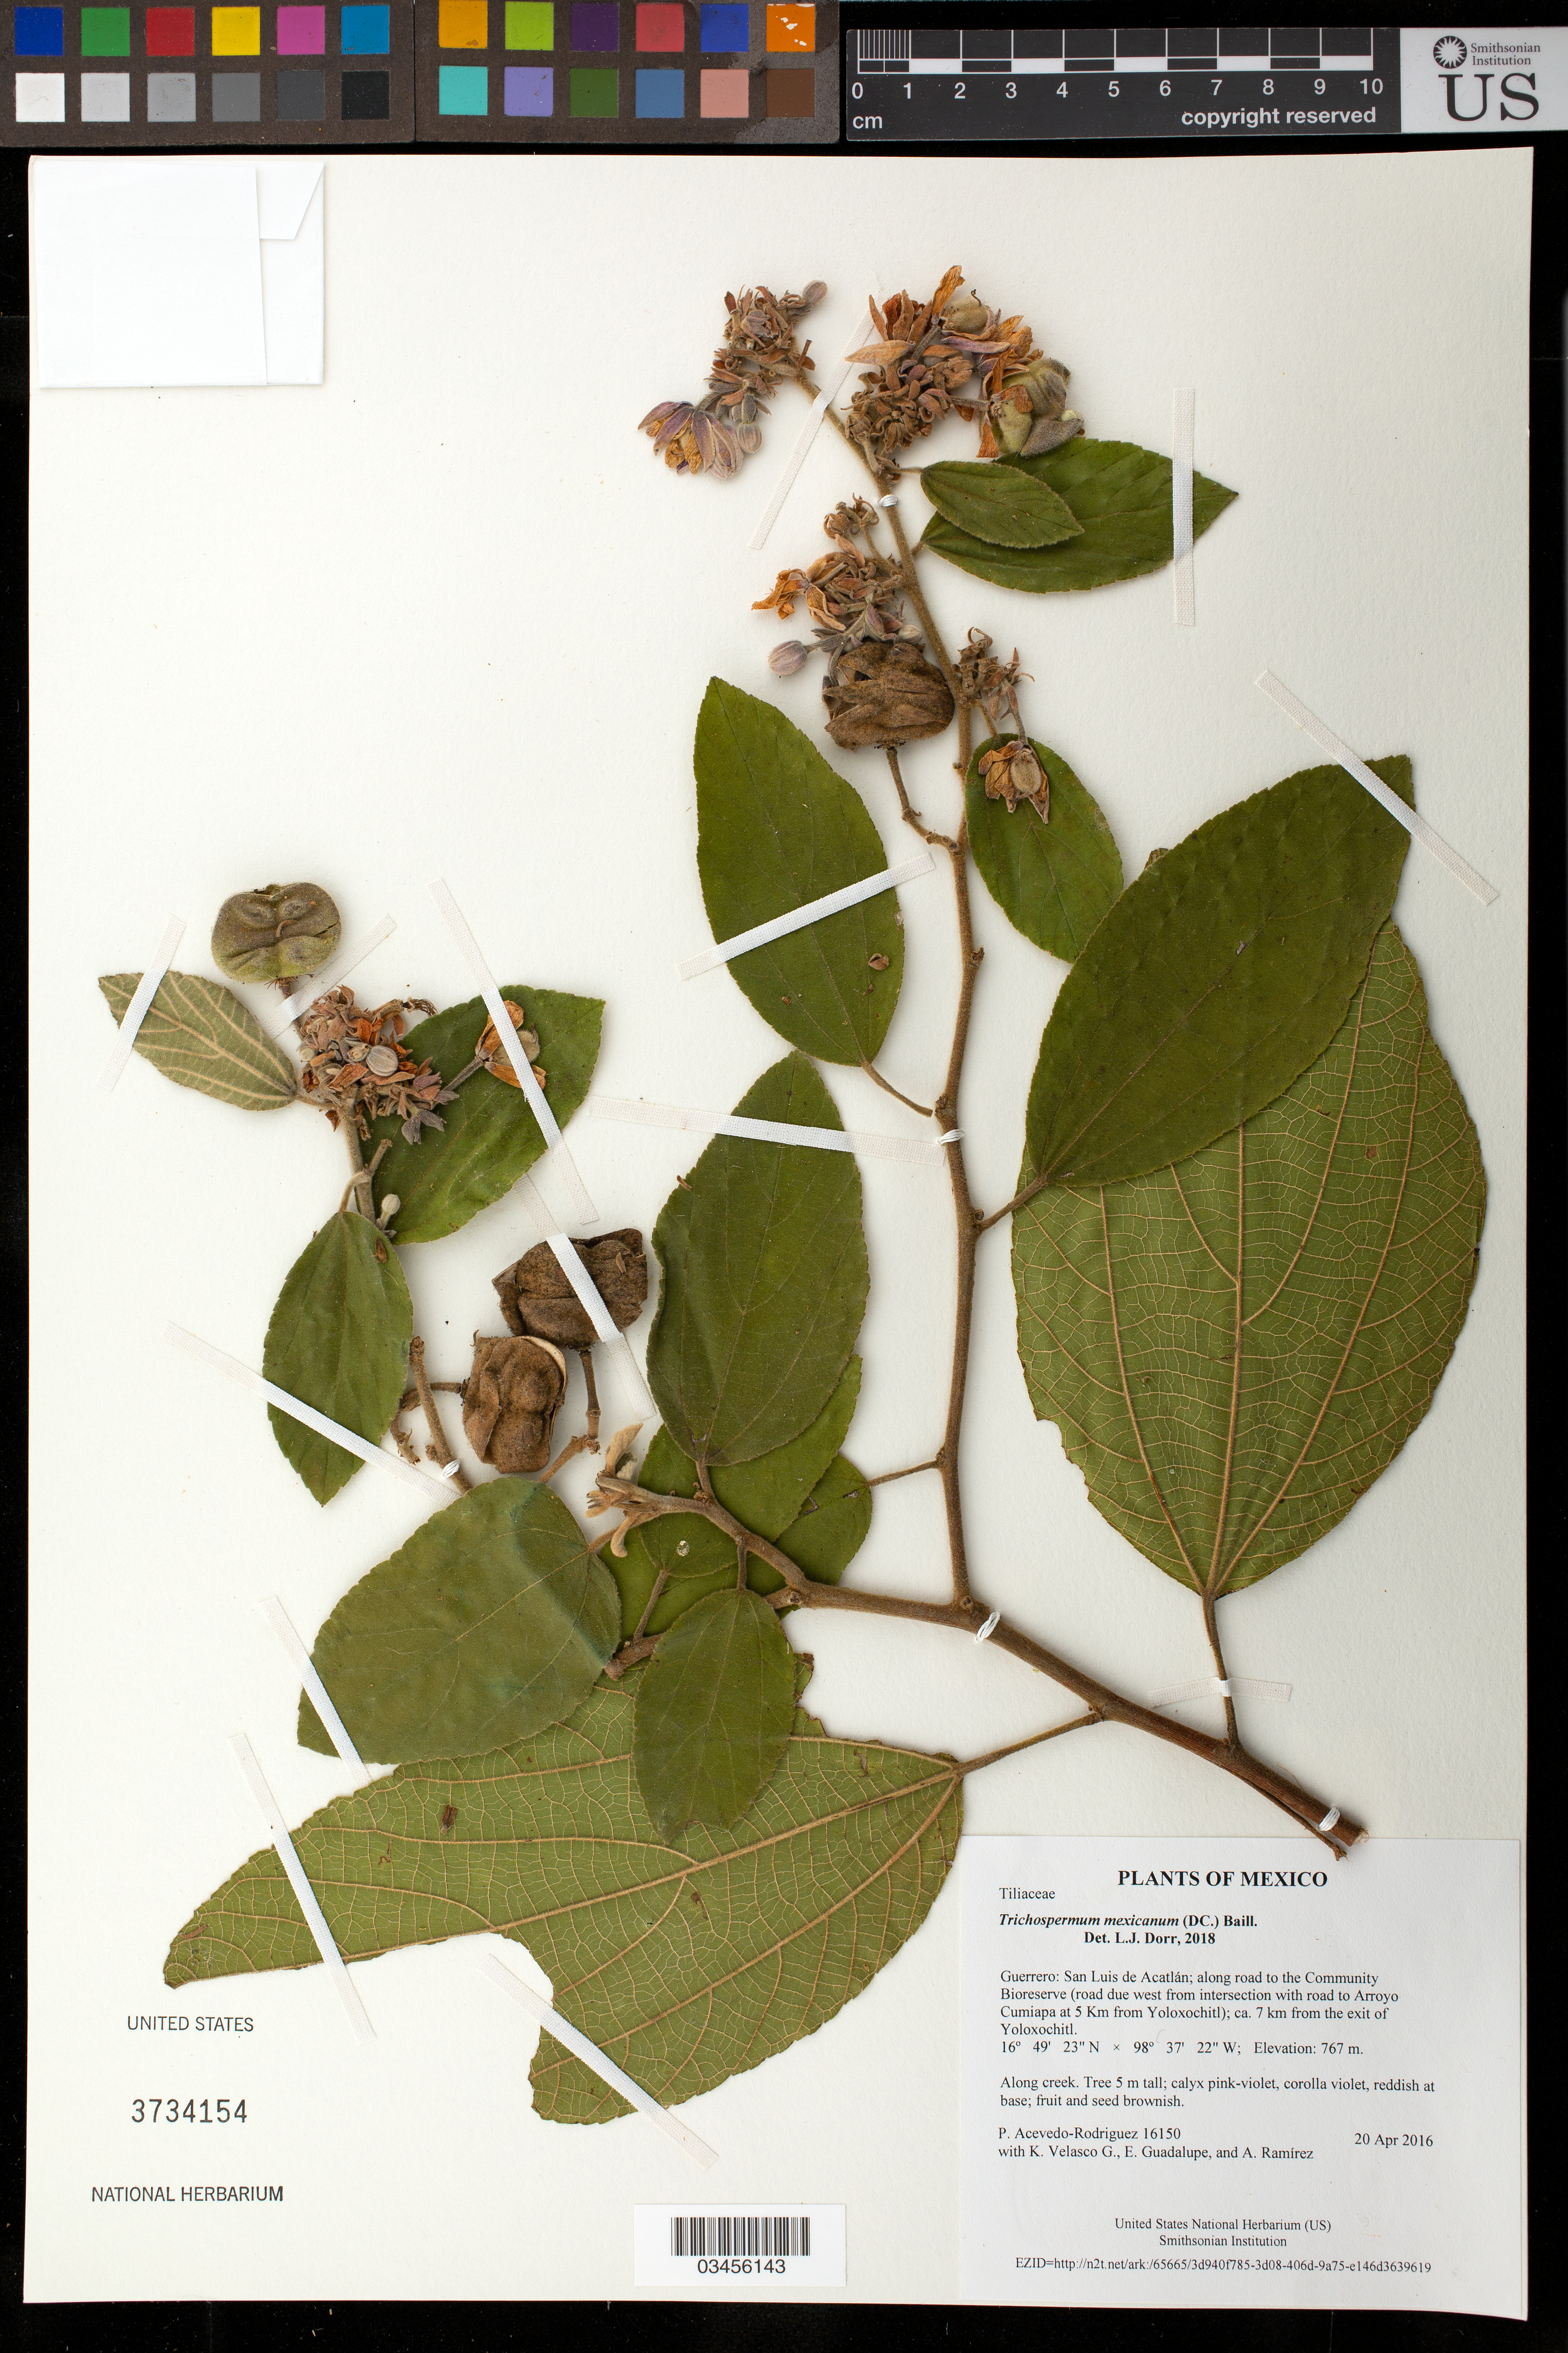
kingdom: Plantae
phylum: Tracheophyta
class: Magnoliopsida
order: Malvales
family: Malvaceae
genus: Trichospermum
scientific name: Trichospermum mexicanum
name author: (DC.) Baill.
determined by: Dorr, L. J., (BOT), Smithsonian Institution - National Museum of Natural History (UNITED STATES)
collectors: P. Acevedo-Rodr.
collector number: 16150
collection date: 2016-04-20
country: México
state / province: Guerrero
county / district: San Luis Acatlán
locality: PUEBLO: Yoloxóchitl; LOCALIDAD EXACTA: Along road to the Community Bioreserve (rd due west from intersection with rd to Arroyo Cumiapa at 5 Km from Yoloxochitl); ca. 7 km from the exit of Yoloxochitl.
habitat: Along creek.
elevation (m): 715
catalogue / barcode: US 3734154